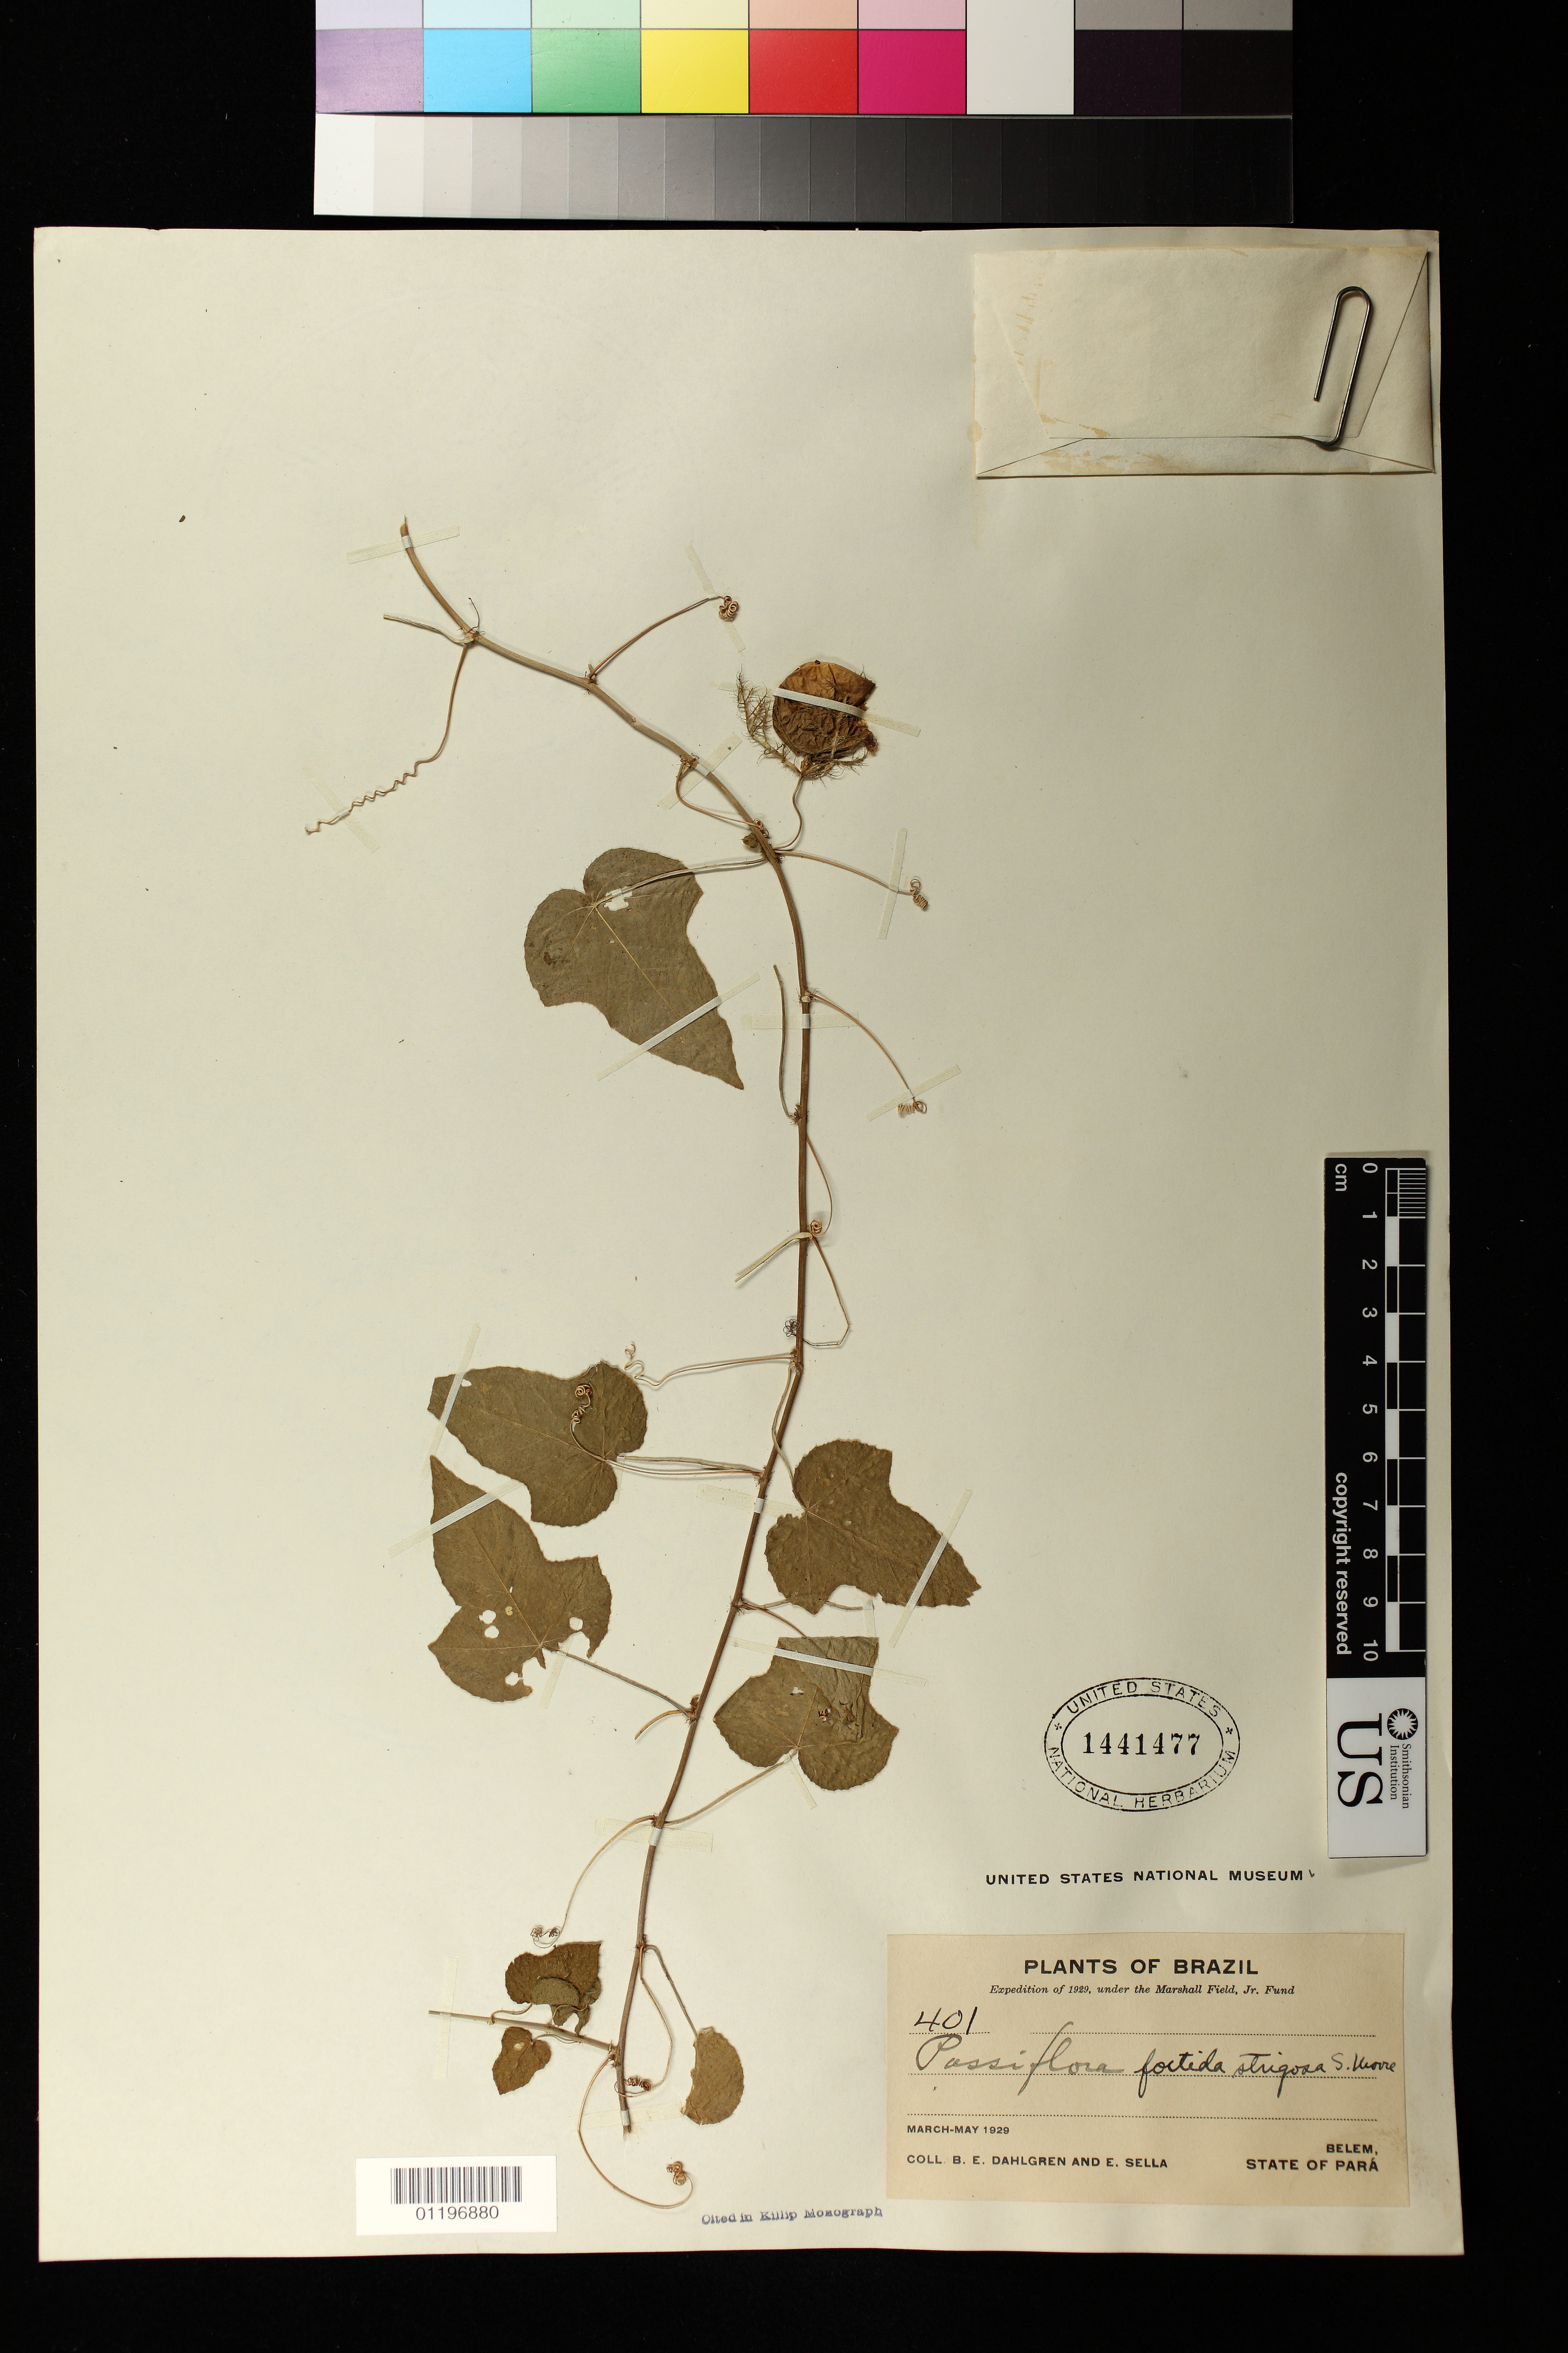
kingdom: Plantae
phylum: Tracheophyta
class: Magnoliopsida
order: Malpighiales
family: Passifloraceae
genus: Passiflora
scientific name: Passiflora foetida var. strigosa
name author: (M. Roem.) S. Moore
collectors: B. E. Dahlgren & E. Sella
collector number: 401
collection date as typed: Mar 1929 to -- May 1929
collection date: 1929-03/1929-05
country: Brazil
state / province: Pará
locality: Belem, State of Para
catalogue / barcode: US 1441477